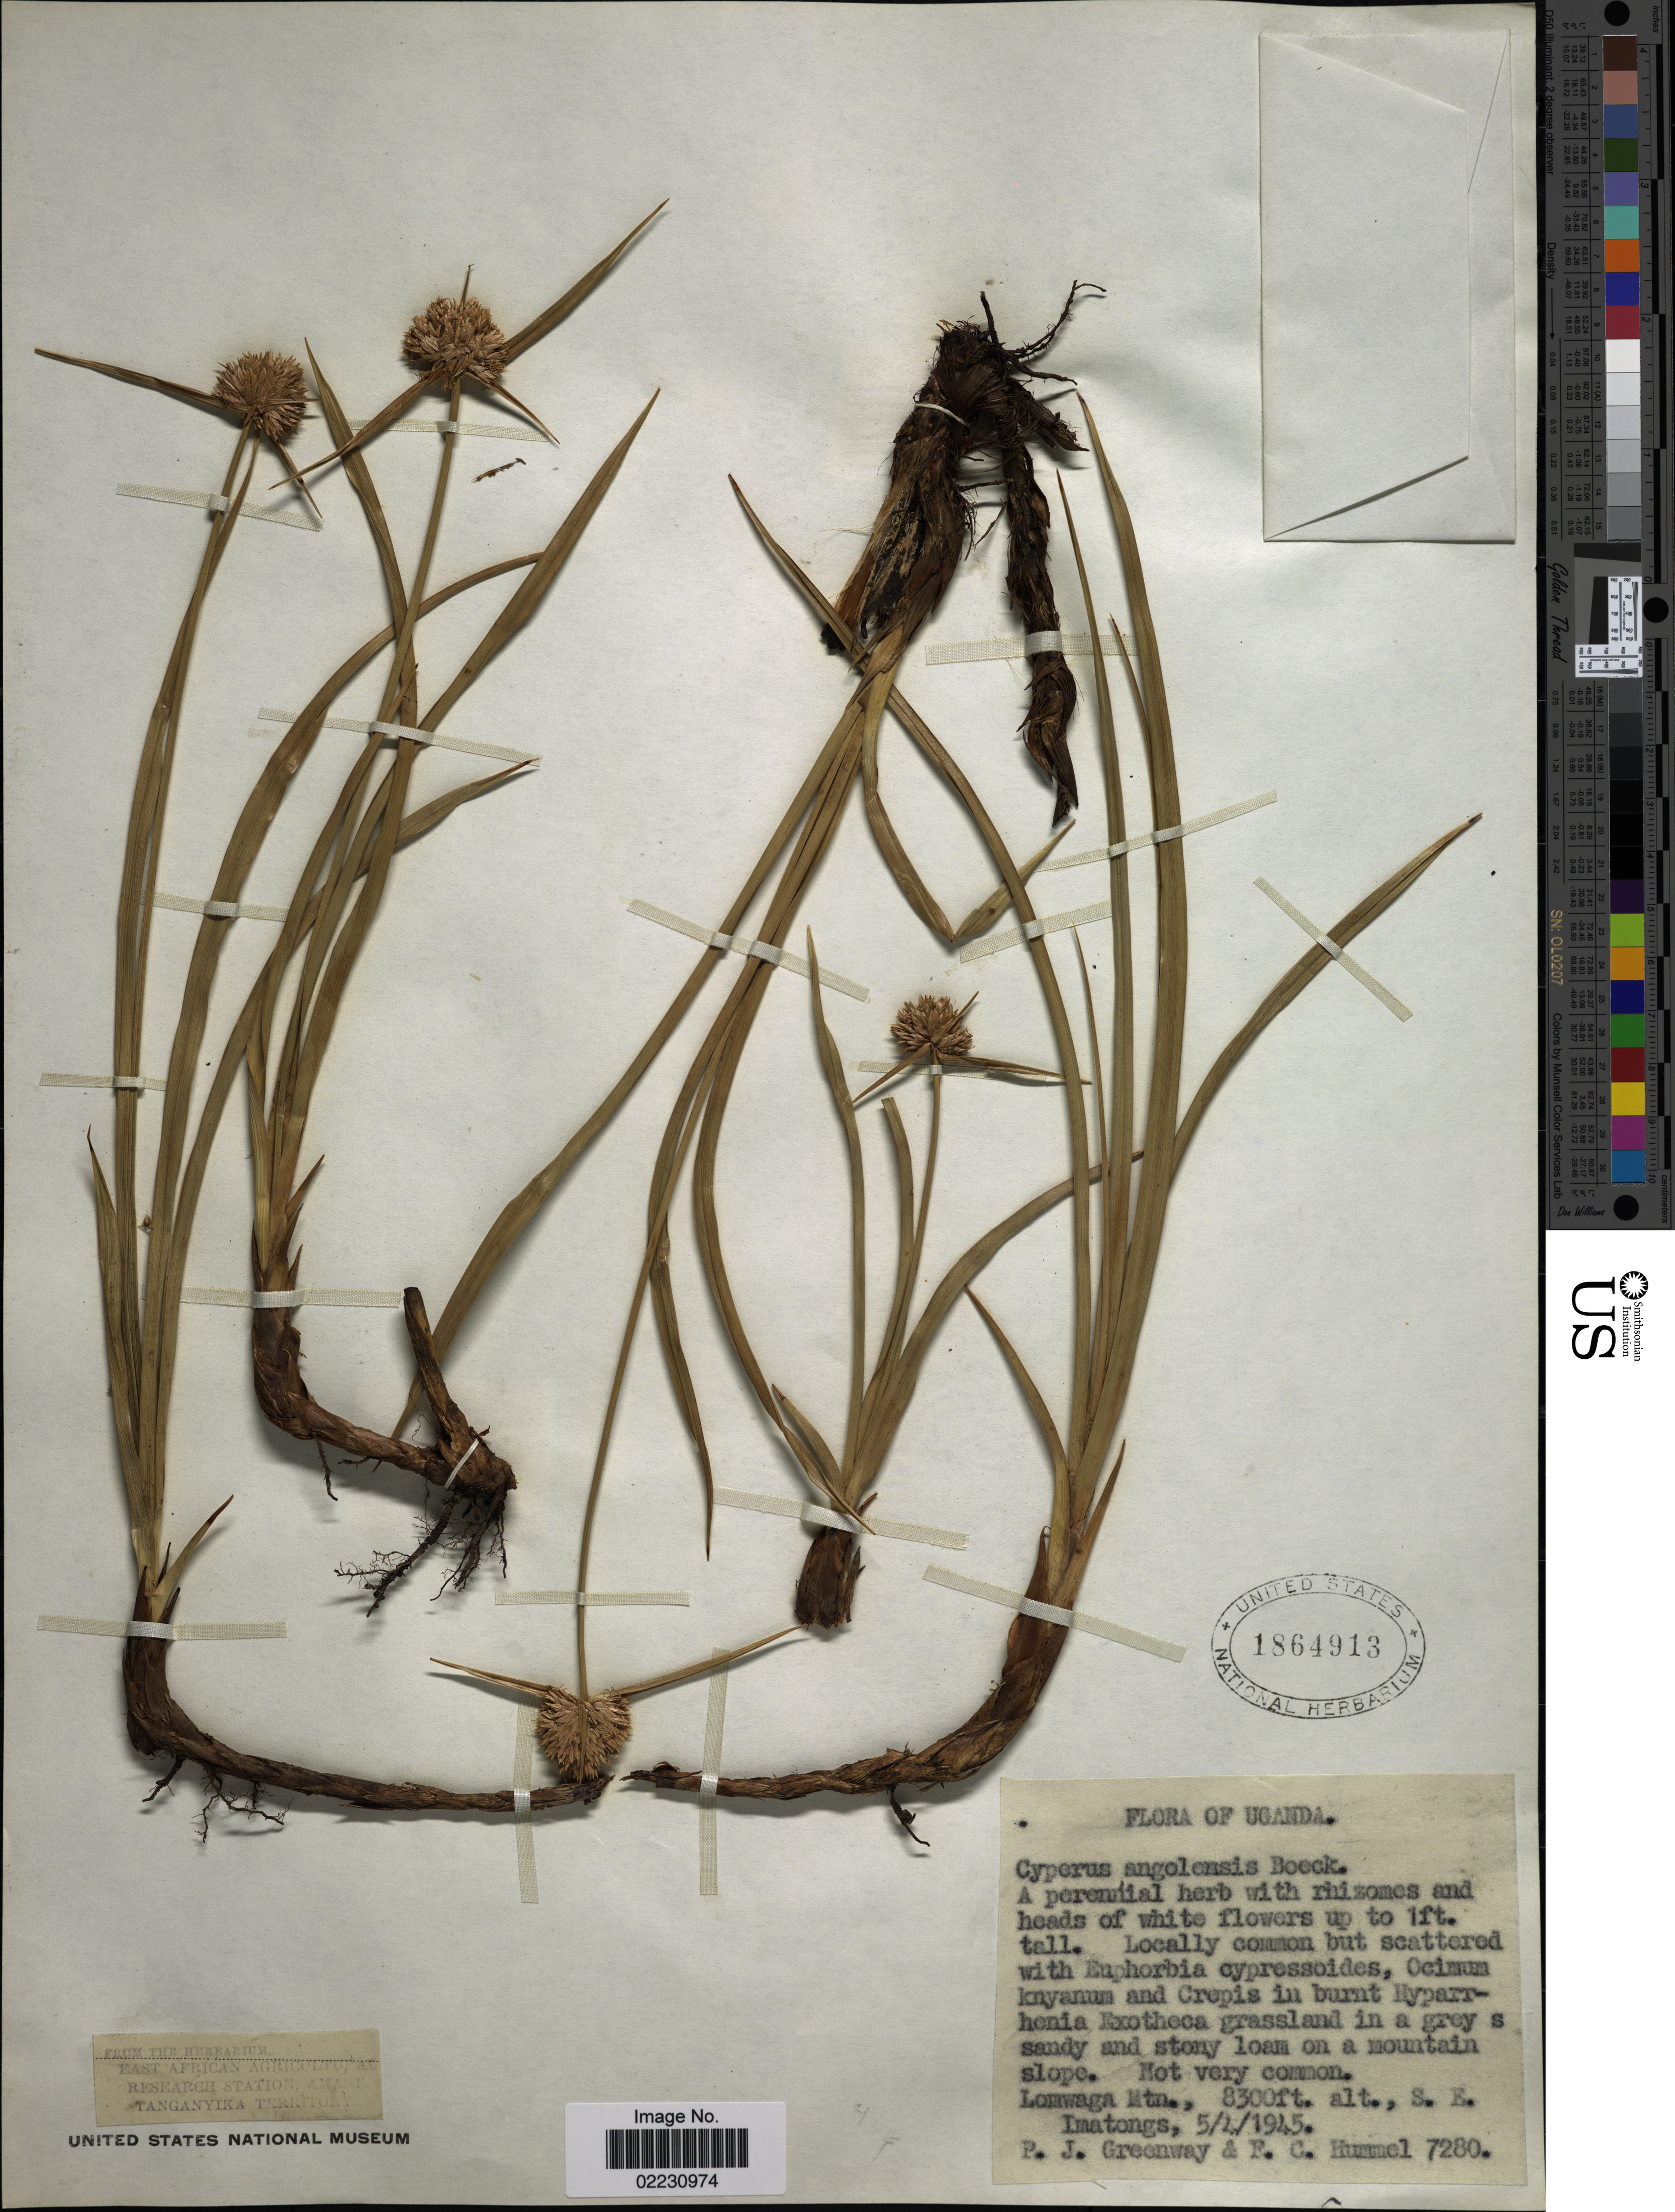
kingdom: Plantae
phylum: Tracheophyta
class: Liliopsida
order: Poales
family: Cyperaceae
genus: Cyperus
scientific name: Cyperus angolensis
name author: Boeckeler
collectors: P. J. Greenway & F. Hummel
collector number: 7280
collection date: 1945-04-05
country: Uganda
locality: Uganda. Lomwaga Mtn., S.E. Imatongs.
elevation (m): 2530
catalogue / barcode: US 1864913